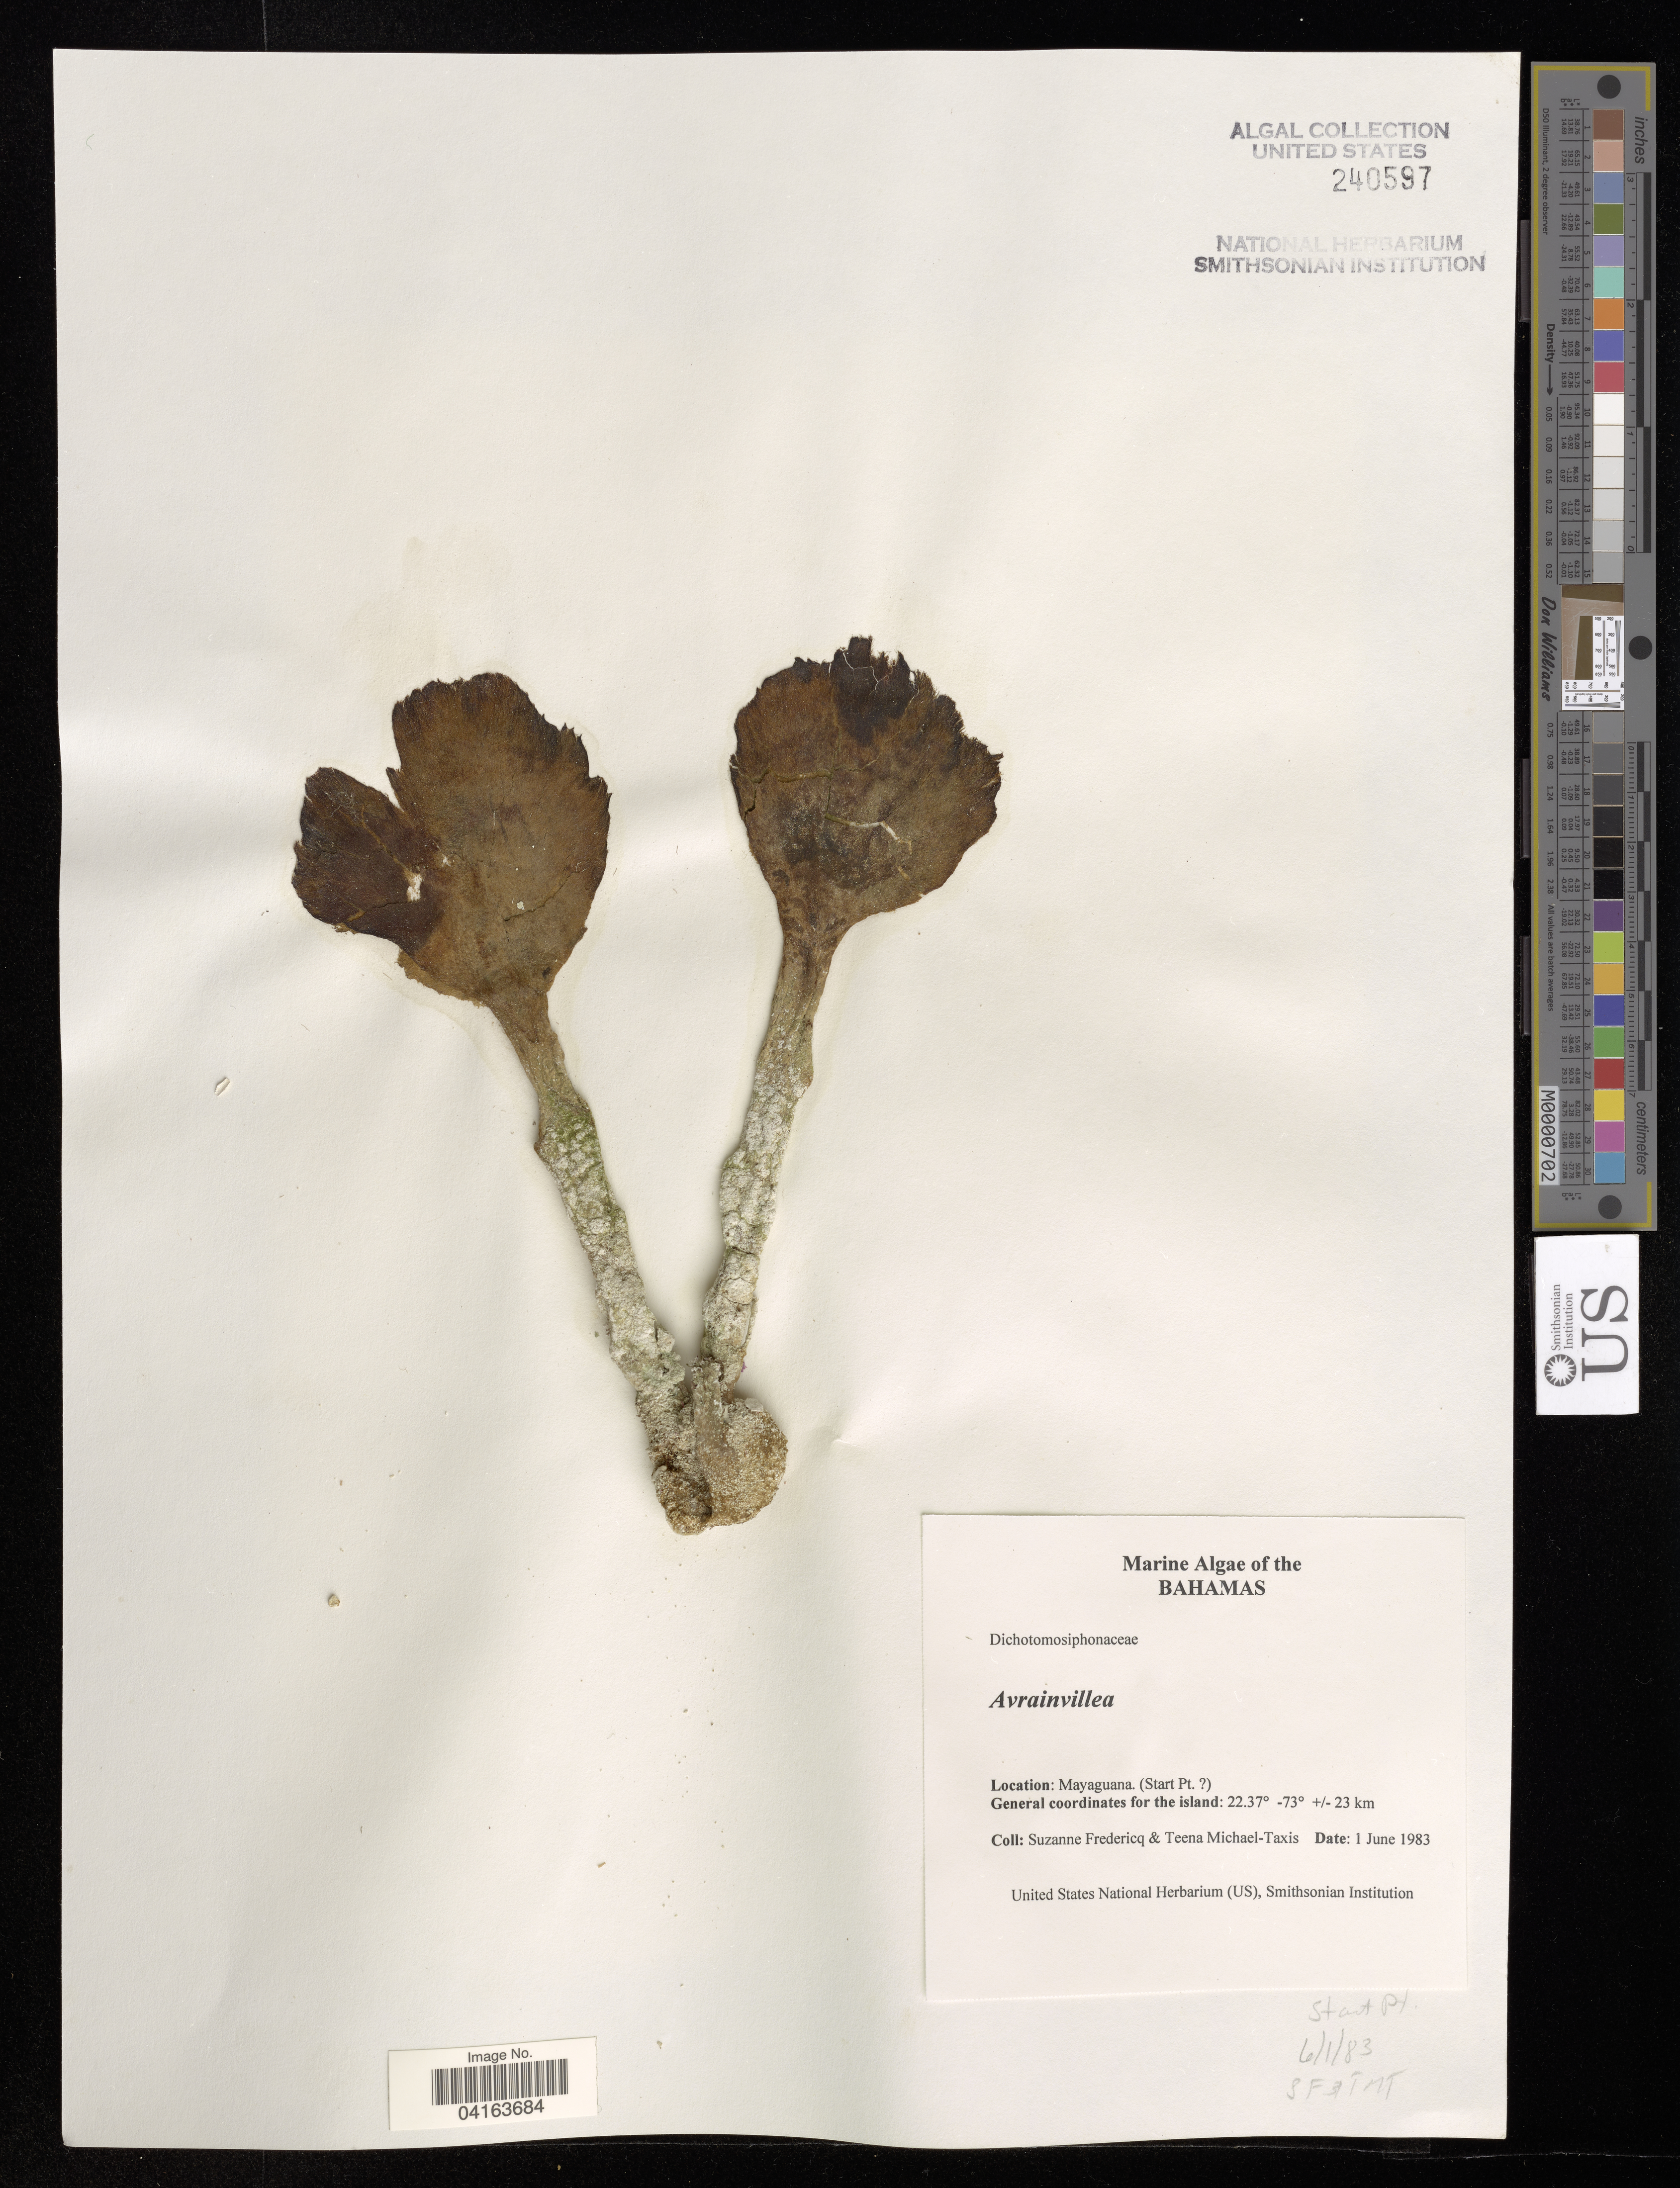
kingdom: Plantae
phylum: Chlorophyta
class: Ulvophyceae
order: Bryopsidales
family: Dichotomosiphonaceae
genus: Avrainvillea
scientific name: Avrainvillea sp.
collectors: S. Fredericq & T. Michael-Taxis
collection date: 1983-06-01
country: Bahamas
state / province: Mayaguana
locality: (Start Pt. ?).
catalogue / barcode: US 240597